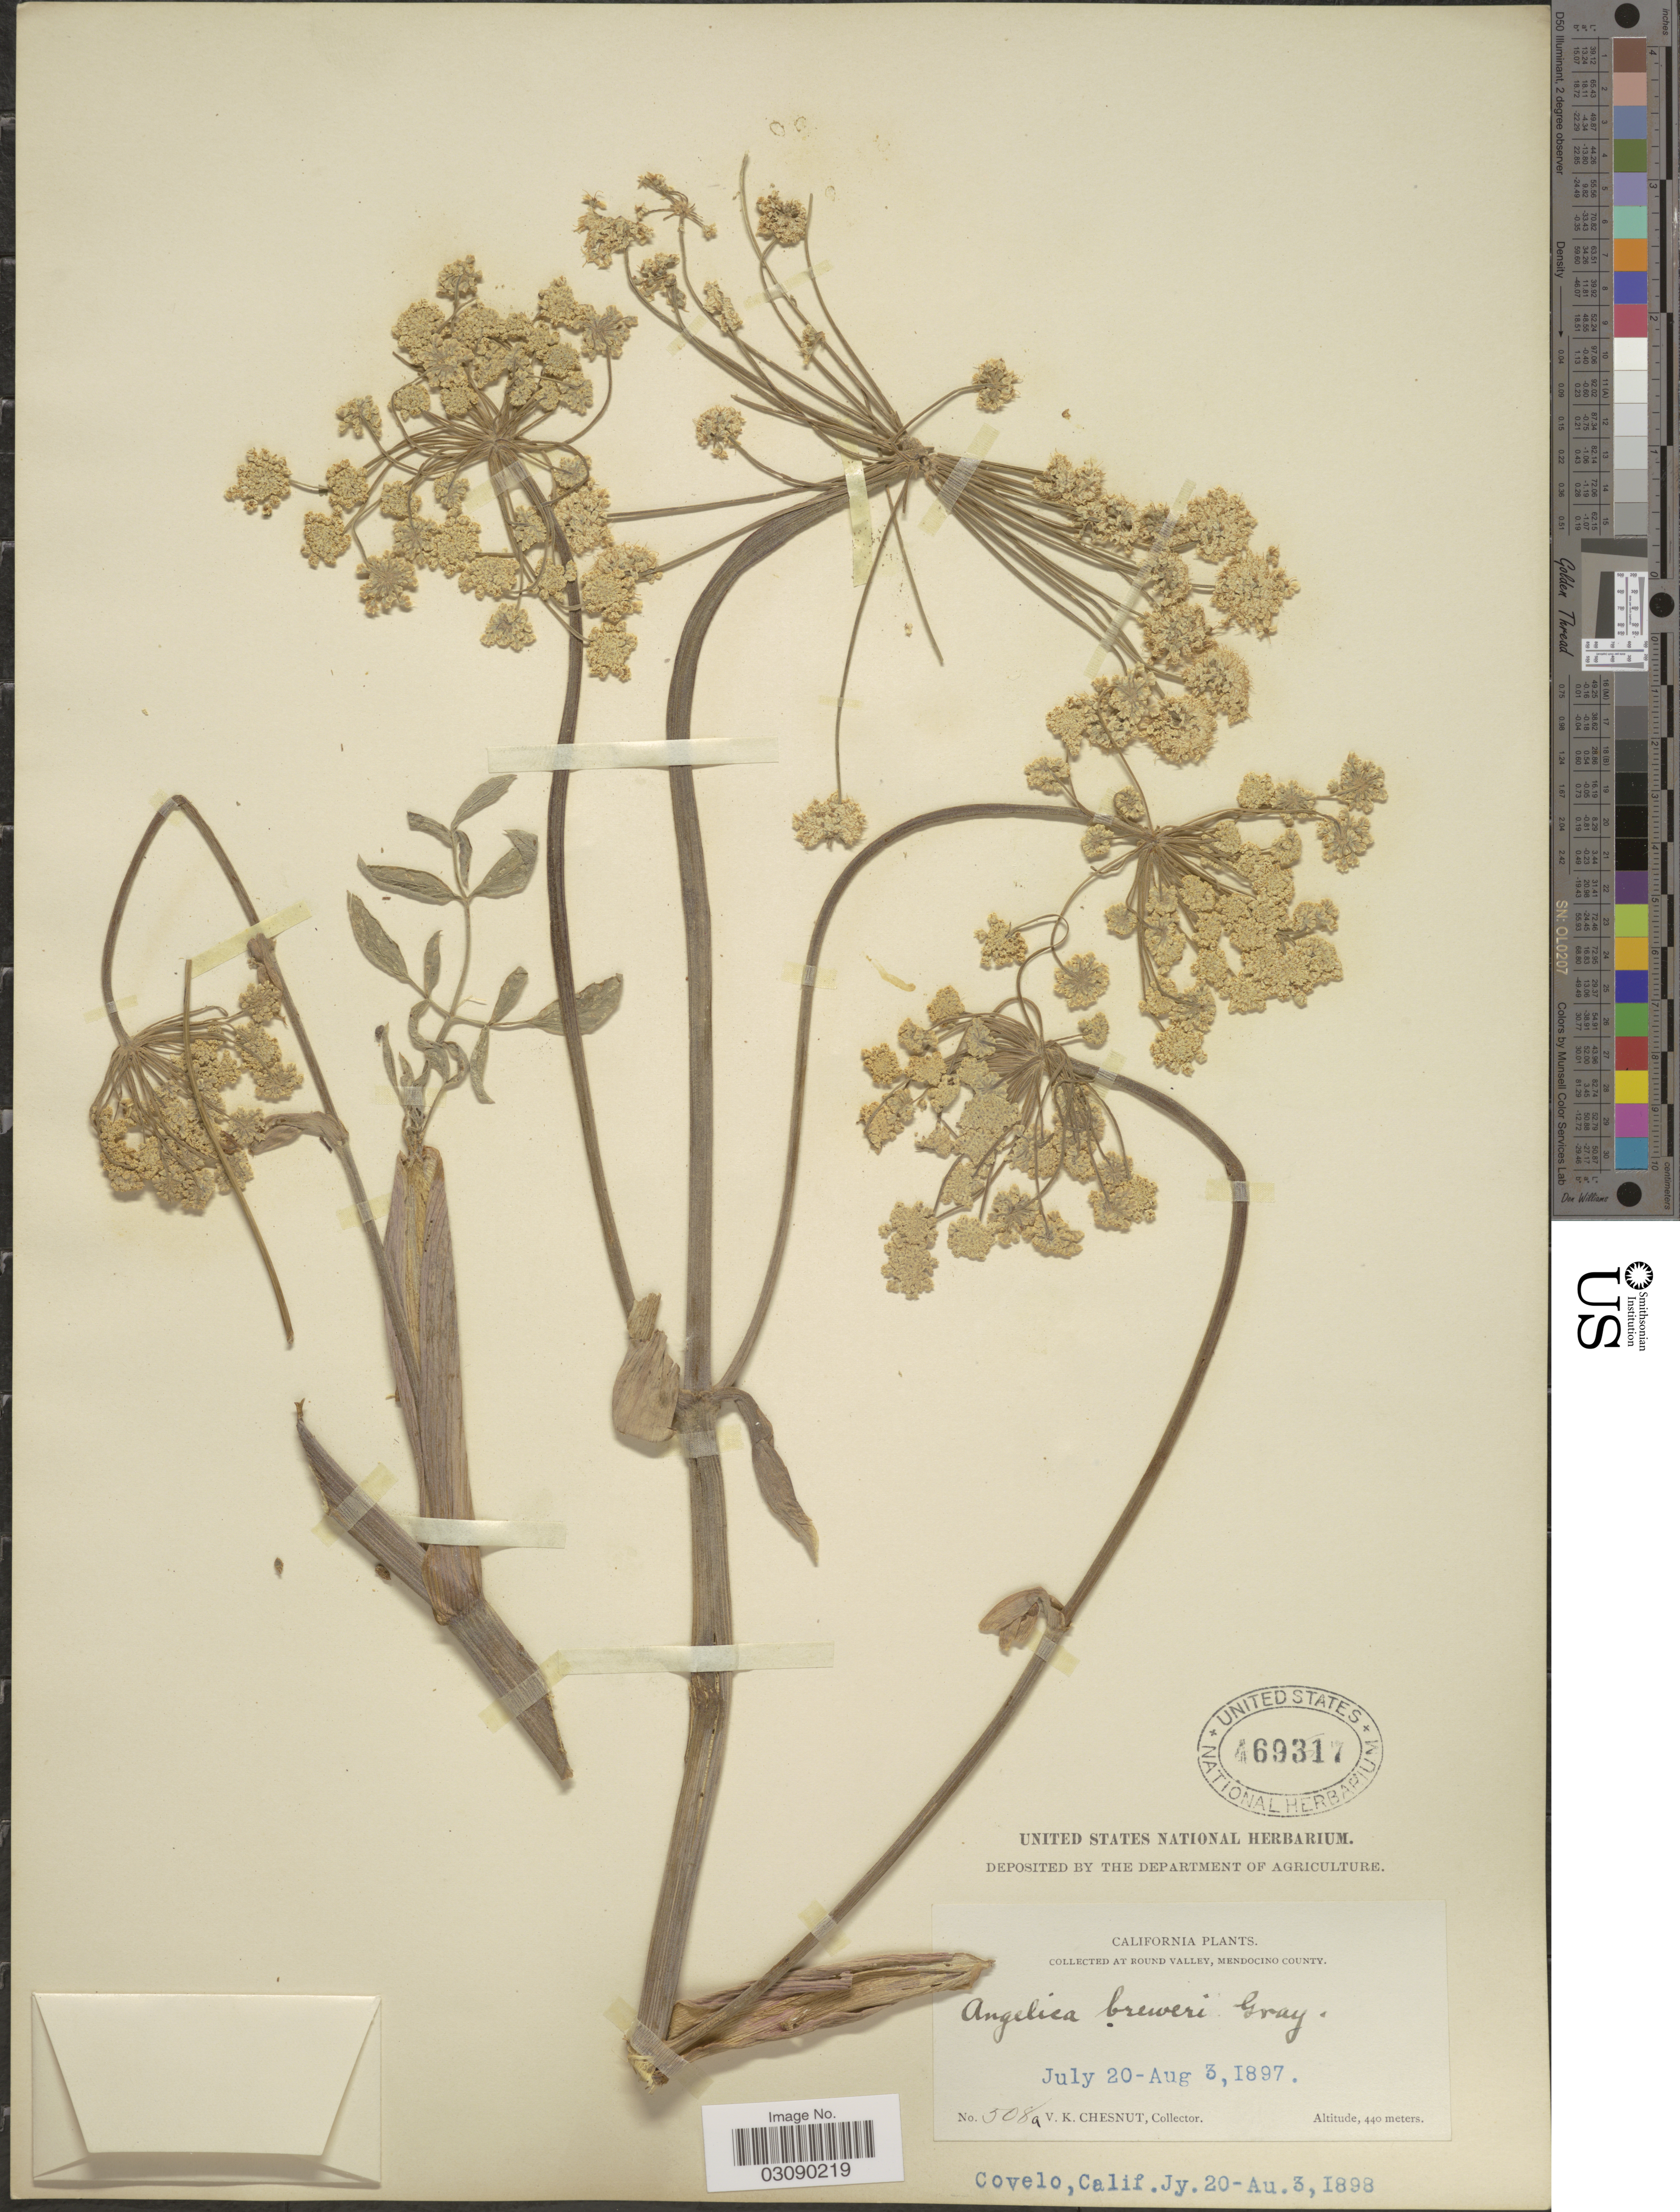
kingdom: Plantae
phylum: Tracheophyta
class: Magnoliopsida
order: Apiales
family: Apiaceae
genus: Angelica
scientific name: Angelica breweri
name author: A. Gray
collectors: V. Chesnut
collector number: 508a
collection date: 1897-07-20/1898-08-03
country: United States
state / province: California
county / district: Mendocino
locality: At Round Valley, Mendocino County, Covelo.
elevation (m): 440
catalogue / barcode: US 469317